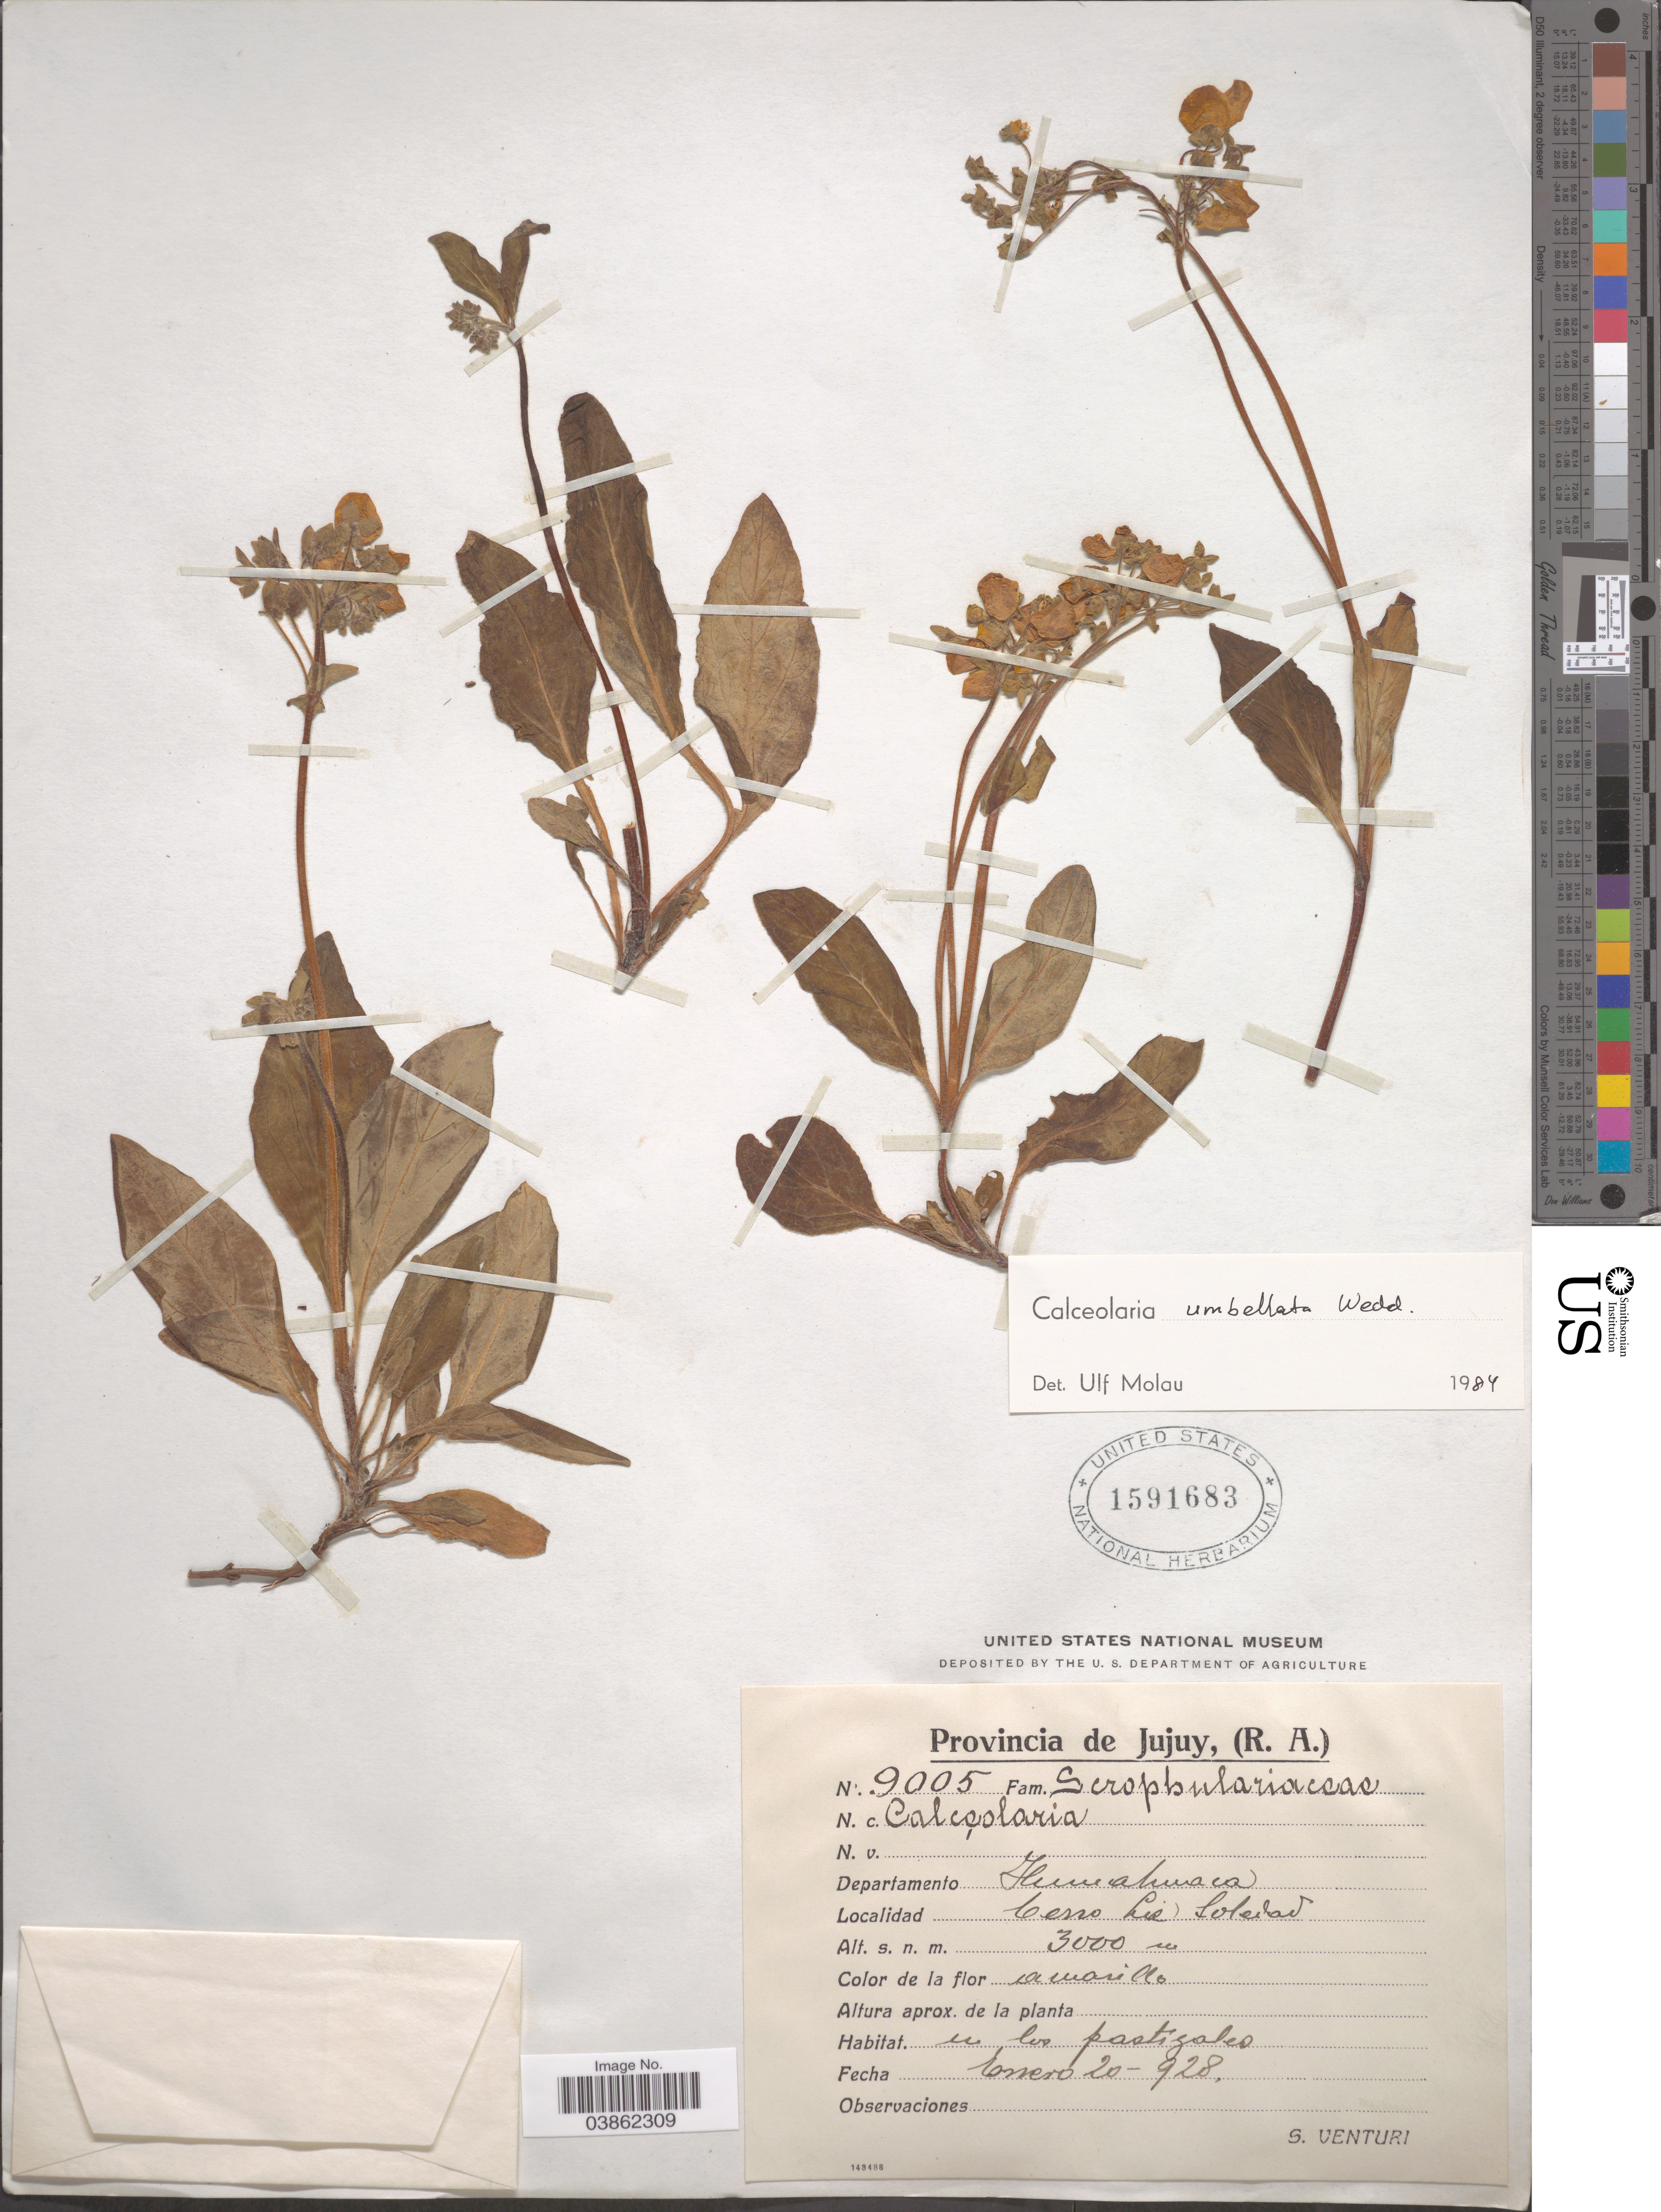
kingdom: Plantae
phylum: Tracheophyta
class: Magnoliopsida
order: Lamiales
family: Calceolariaceae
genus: Calceolaria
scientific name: Calceolaria umbellata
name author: Wedd.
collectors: S. Venturi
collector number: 9005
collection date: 1928-01-20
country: Argentina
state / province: Jujuy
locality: Departamento Humahuaca. Cerro La Soledad.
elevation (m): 3000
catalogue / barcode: US 1591683